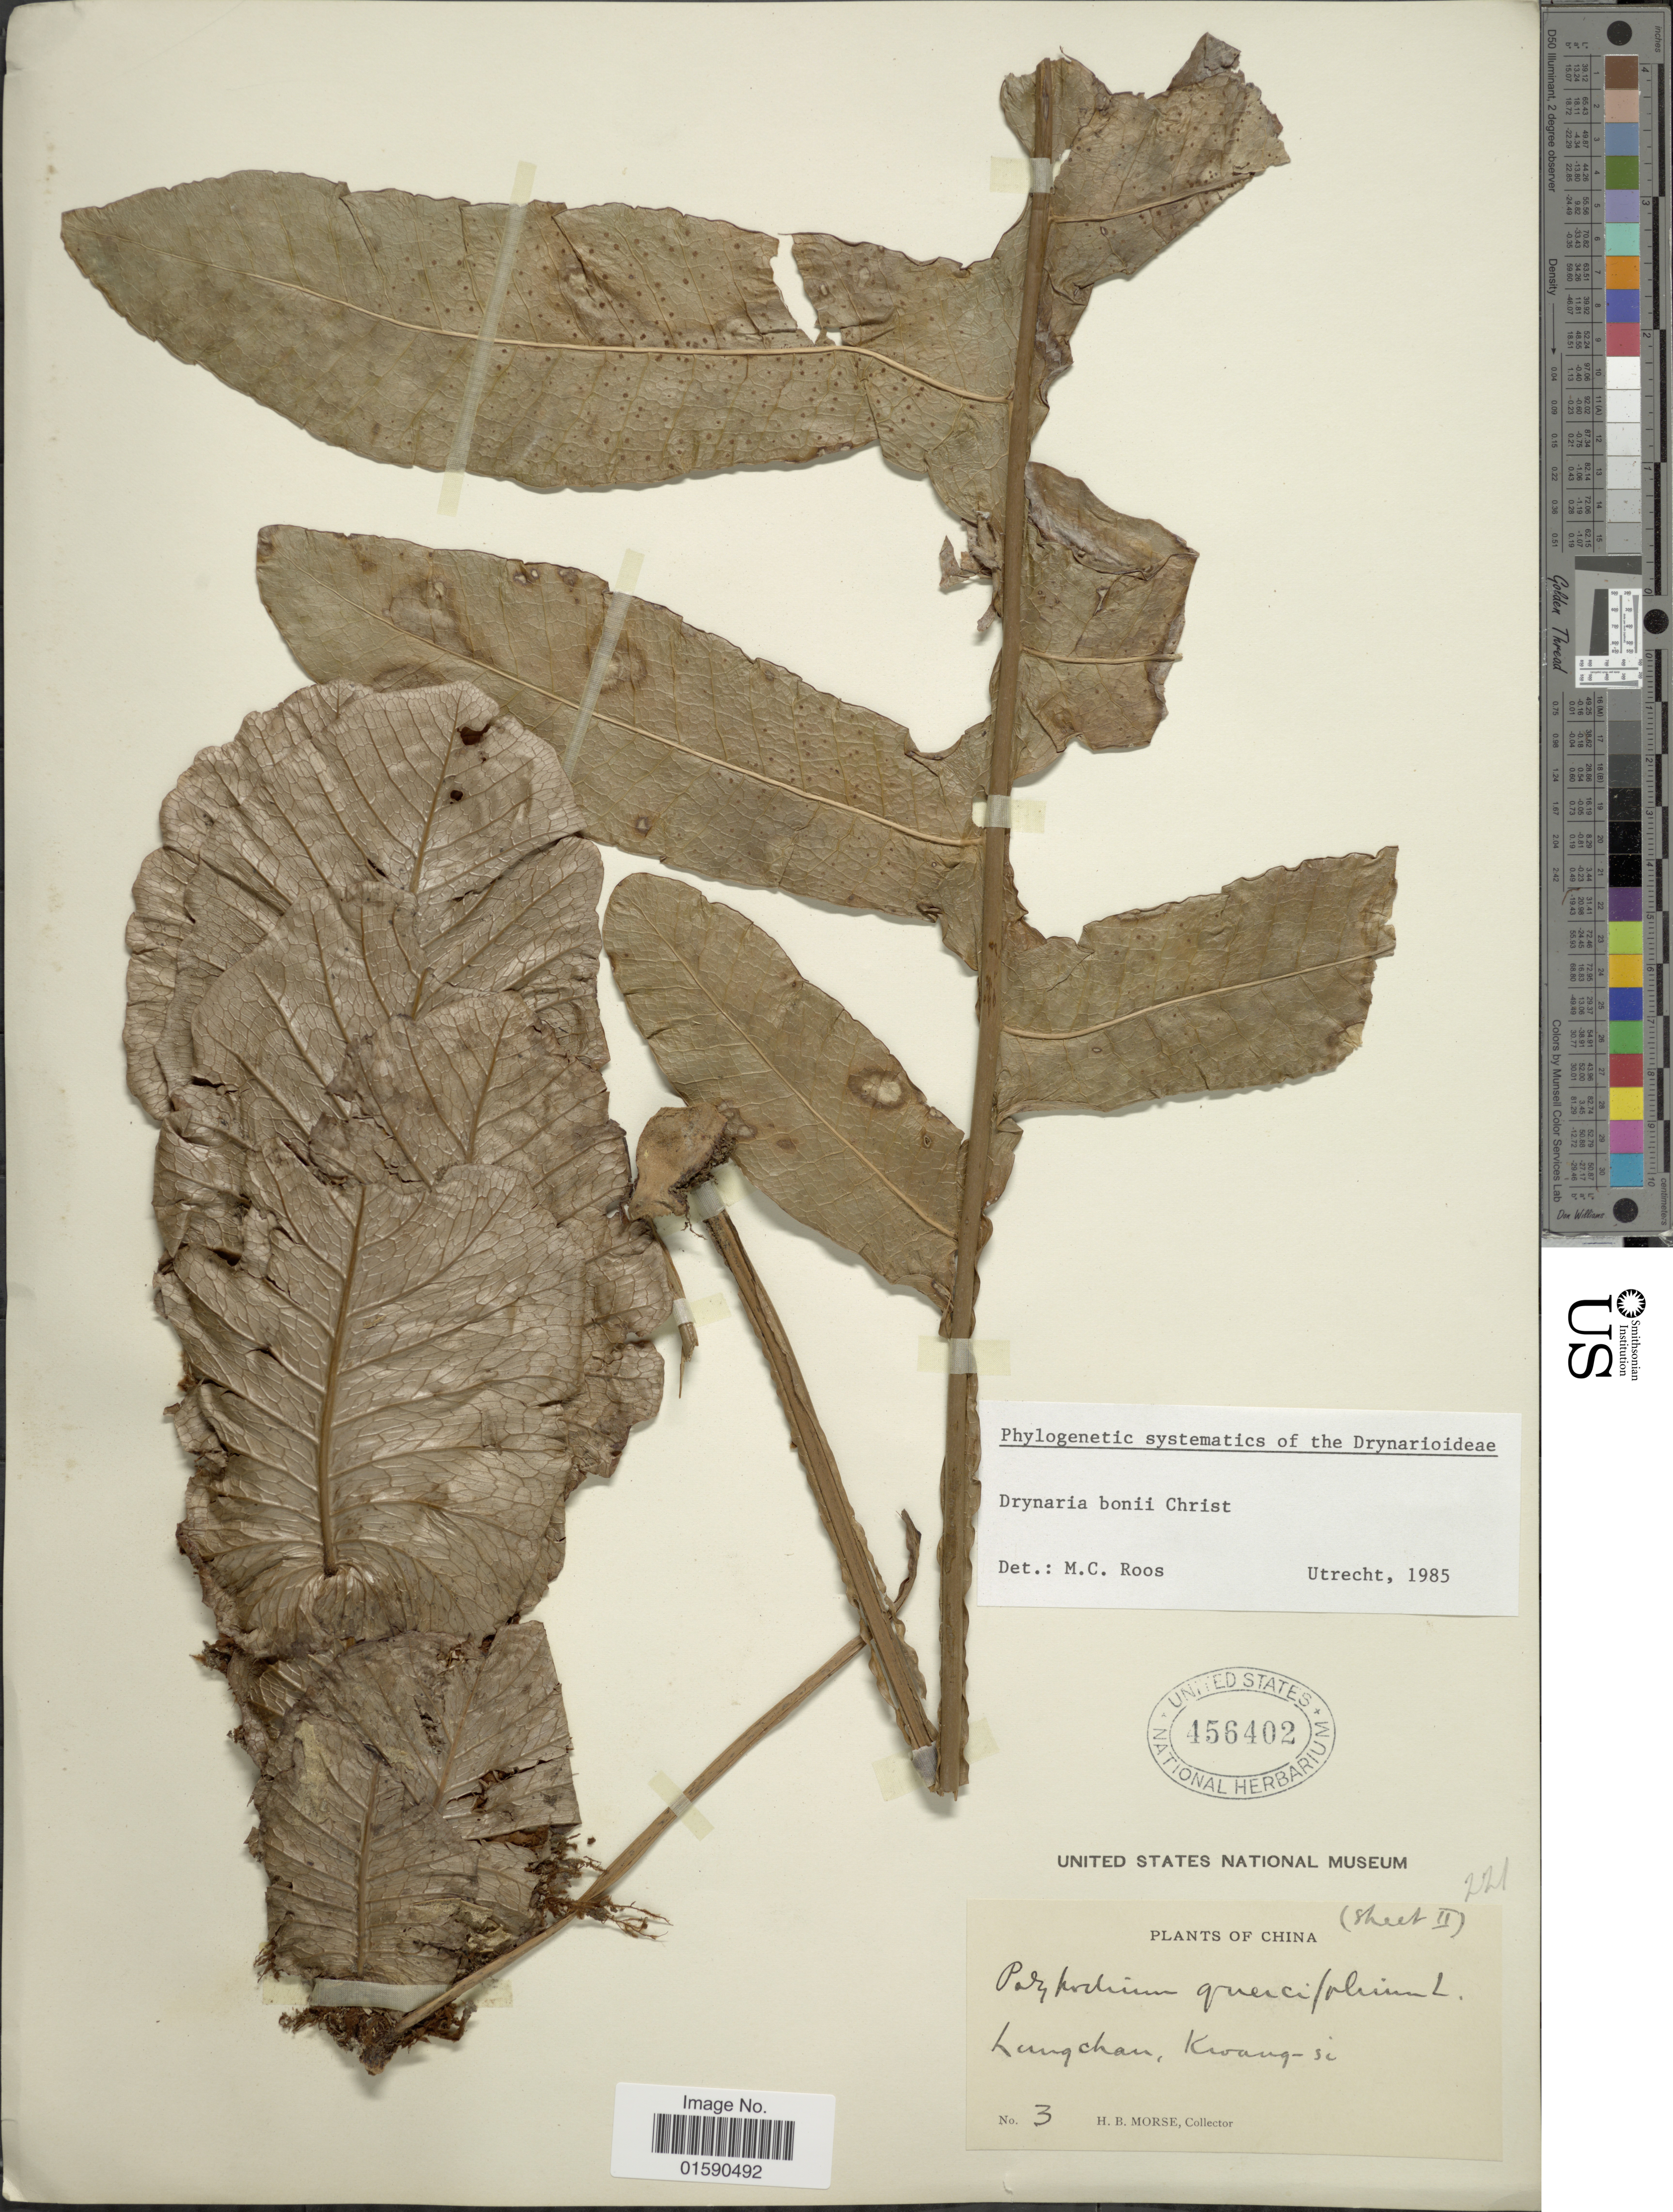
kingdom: Plantae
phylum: Tracheophyta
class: Polypodiopsida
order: Polypodiales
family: Polypodiaceae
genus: Drynaria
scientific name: Drynaria bonii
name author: Christ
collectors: H. Morse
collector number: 3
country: China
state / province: Guangxi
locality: Lungchau, Kwangsi-si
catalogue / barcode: US 456402